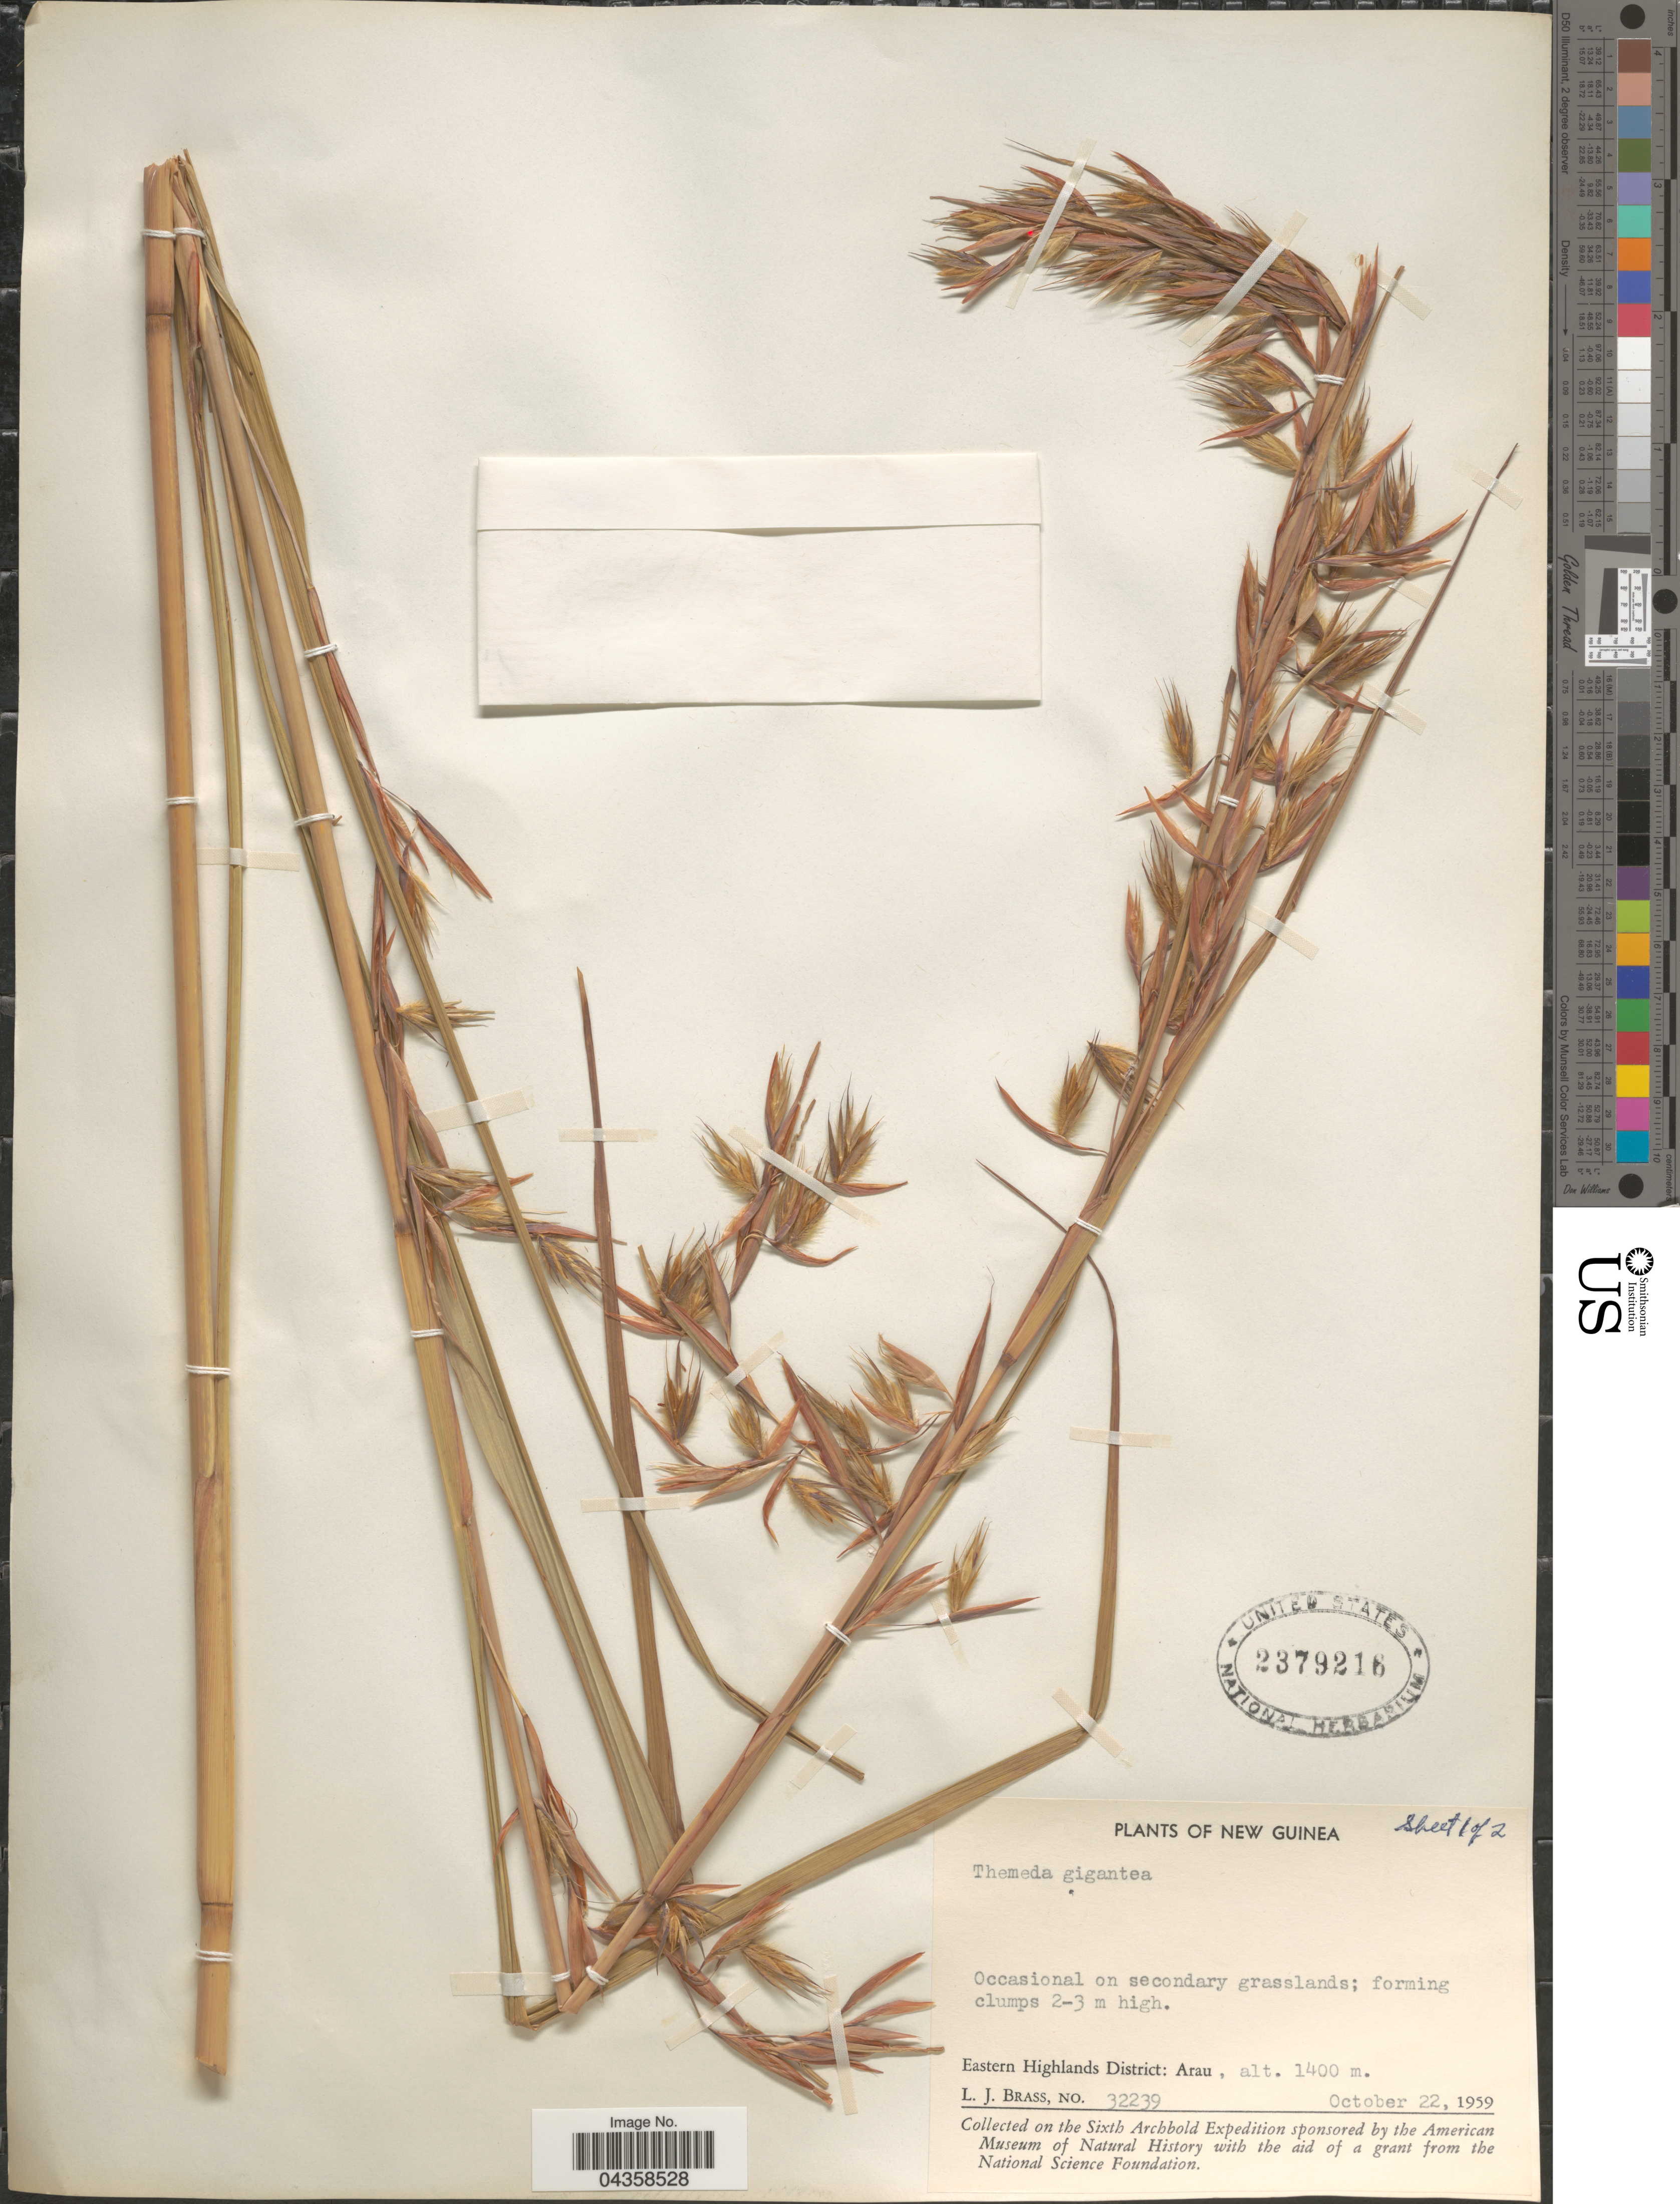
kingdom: Plantae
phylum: Tracheophyta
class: Liliopsida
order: Poales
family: Poaceae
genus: Themeda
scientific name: Themeda gigantea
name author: Hack.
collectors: L. J. Brass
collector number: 32239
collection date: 1959-10-22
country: Papua New Guinea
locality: New Guinea. Occasional on secondary grasslands. Eastern Highlands District: Arau. Sixth Archbold Expedition.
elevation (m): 1400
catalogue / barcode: US 2379216